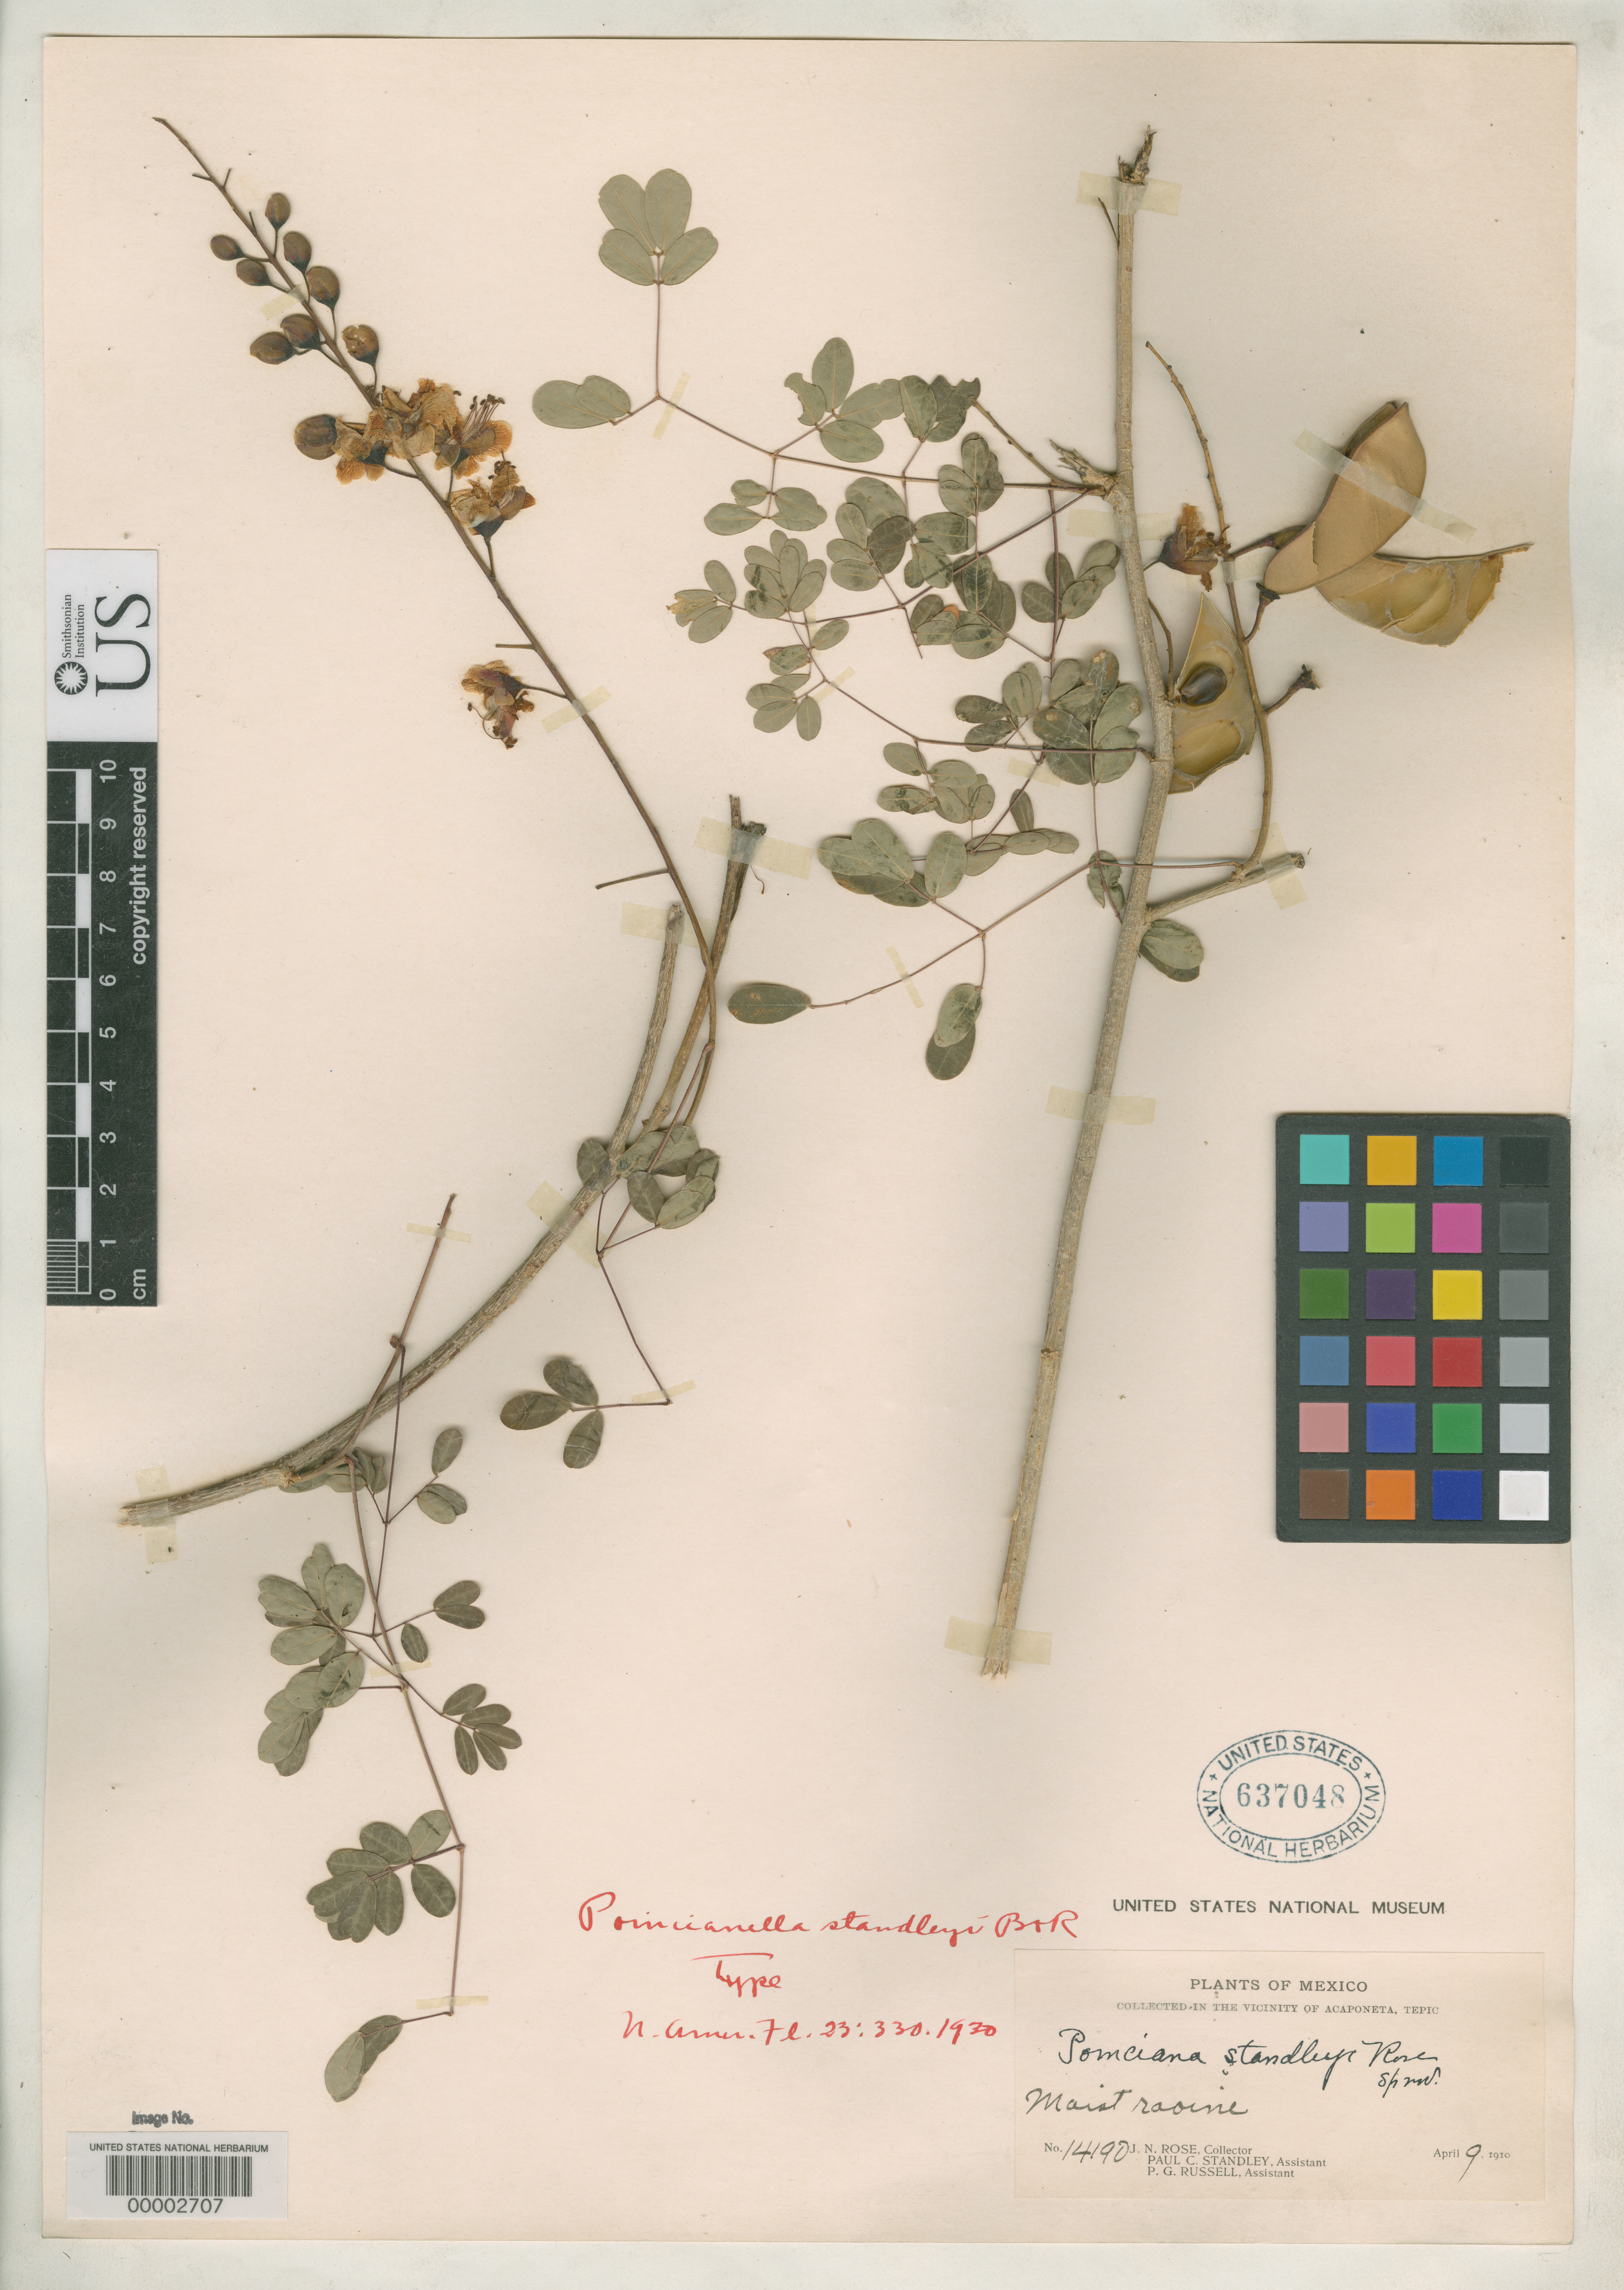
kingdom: Plantae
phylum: Tracheophyta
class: Magnoliopsida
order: Fabales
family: Fabaceae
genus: Poincianella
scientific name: Poincianella standleyi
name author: Britton & Rose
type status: Holotype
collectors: J. N. Rose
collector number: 14190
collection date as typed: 09 Apr 1910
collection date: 1910-04-09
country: Mexico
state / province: Nayarit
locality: Tepic, near Acaponeta.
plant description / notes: Annotated as "Type" in unknown hand (by C.V. Morton?) (specimen at NY is annotated "Co-type"). See also US 637049, which is either an isotype or second sheet of holotype.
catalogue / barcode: US 637048